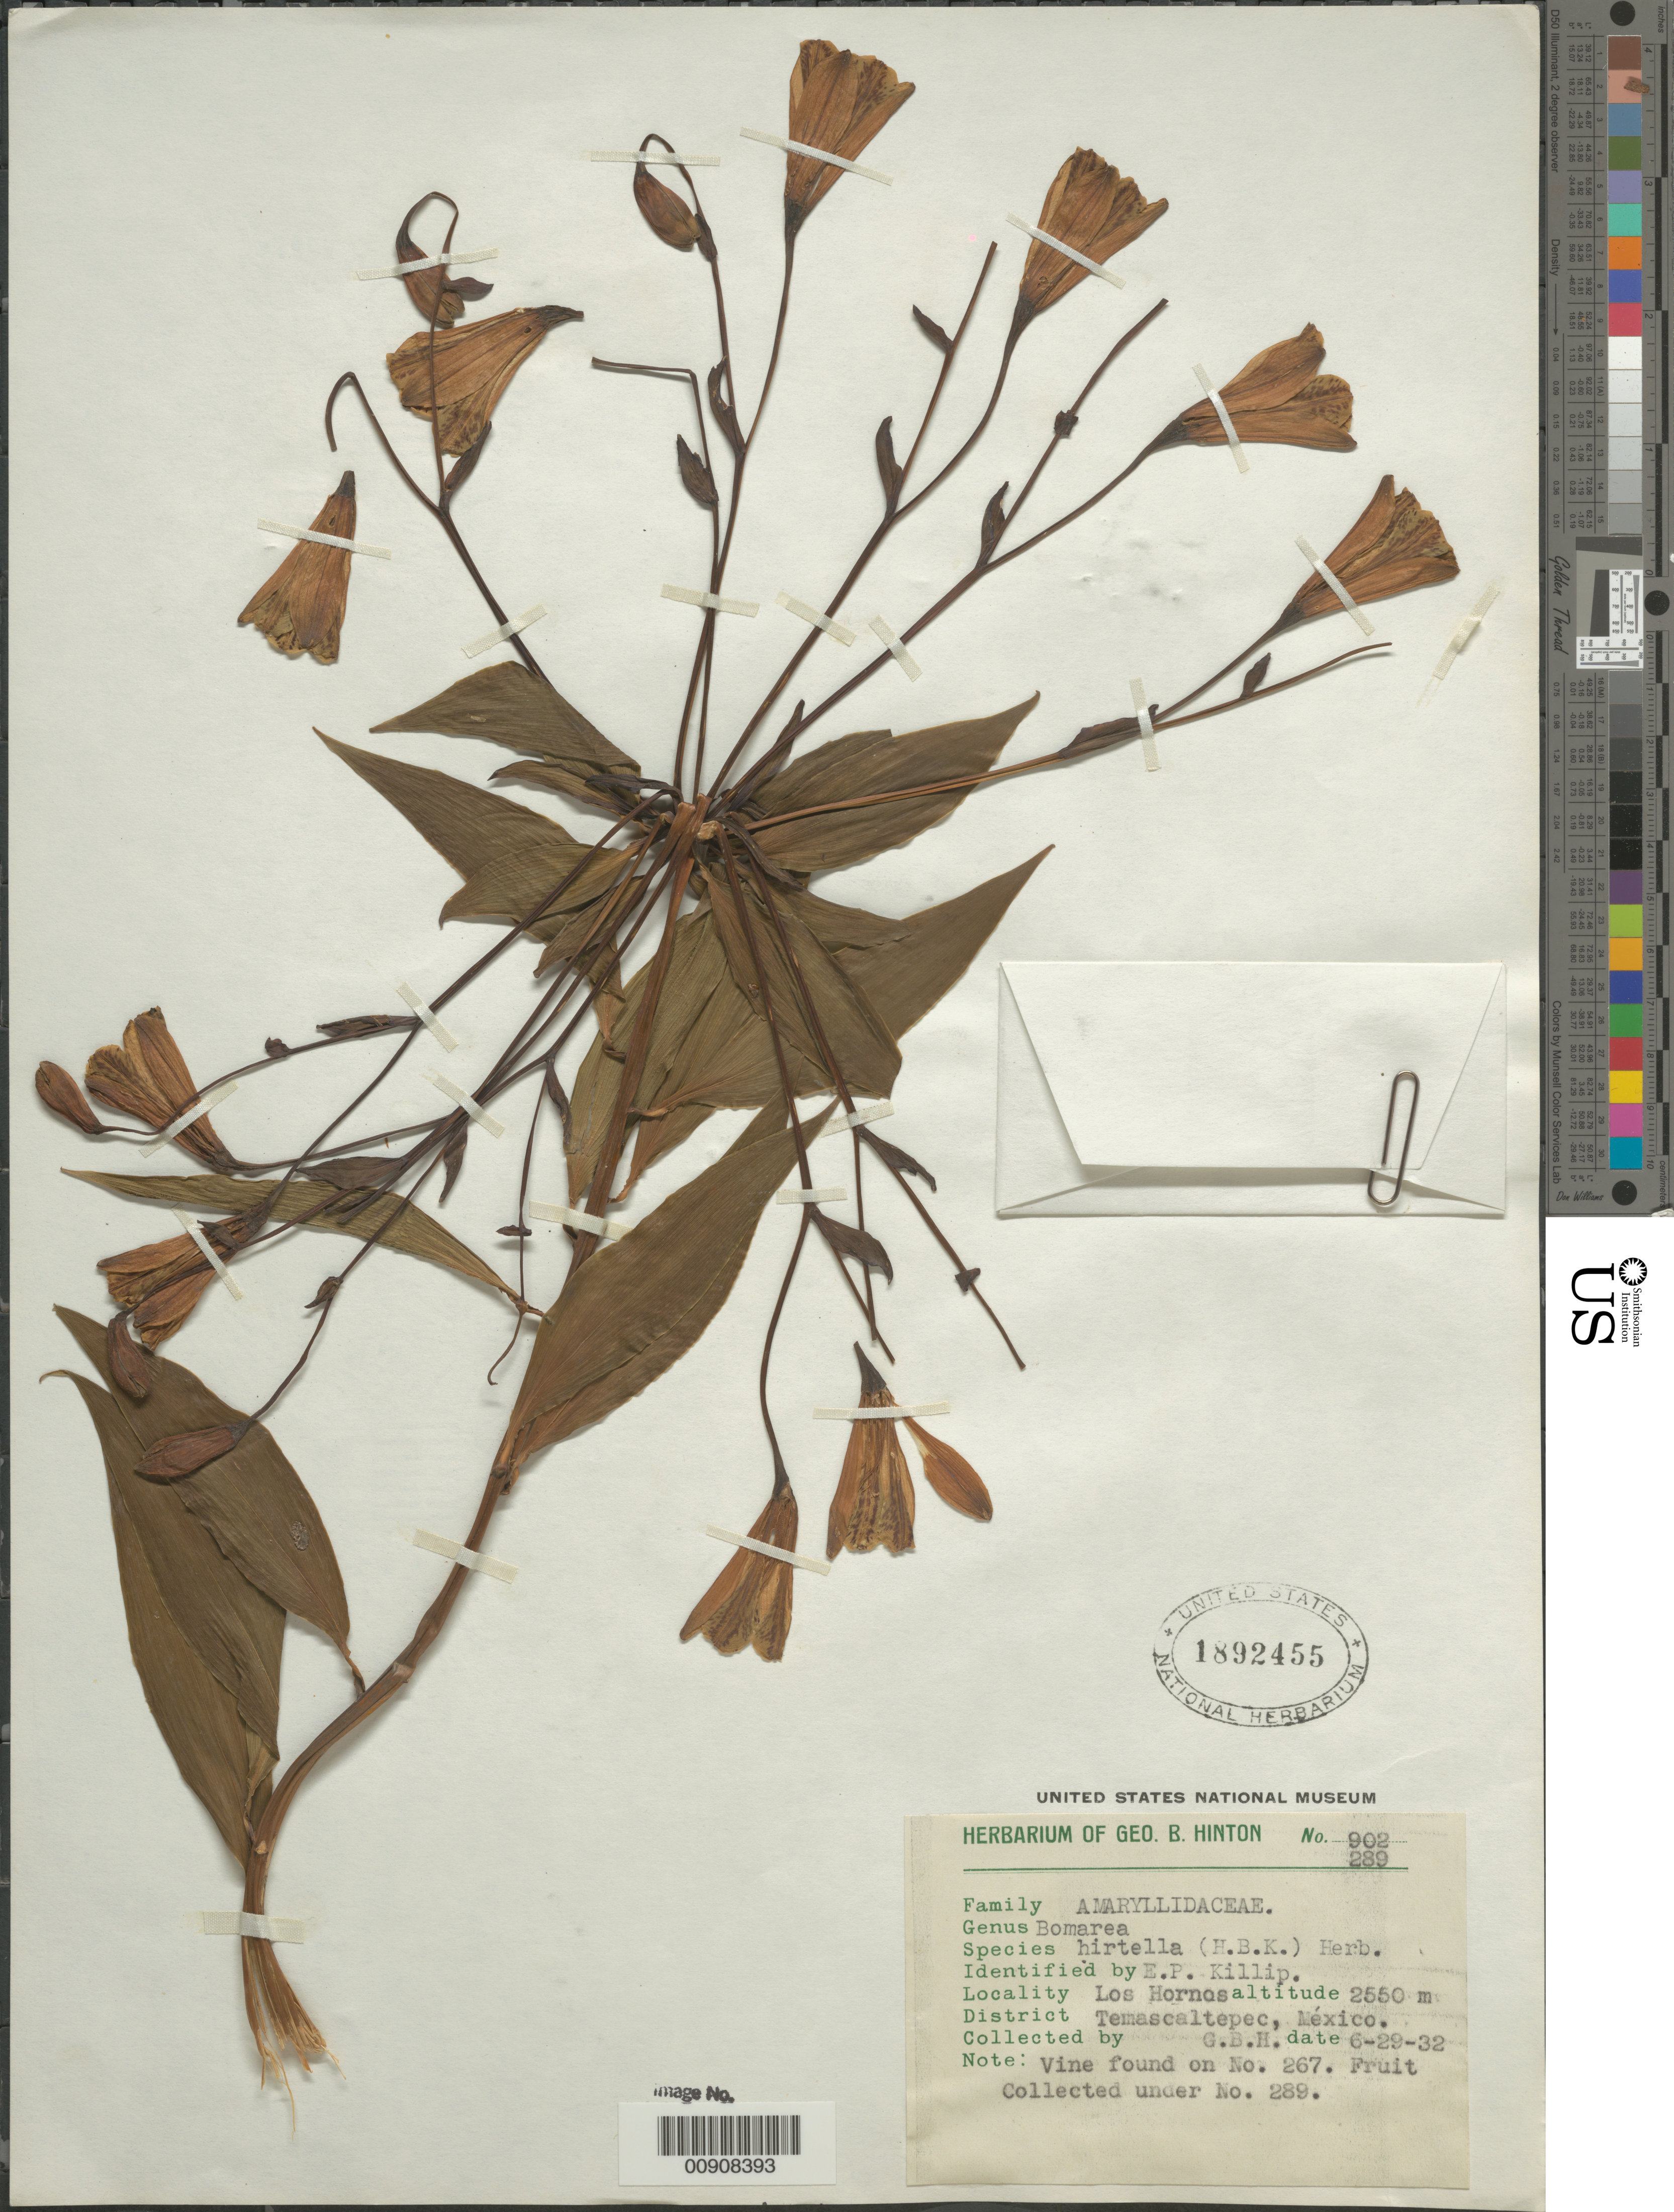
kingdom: Plantae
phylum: Tracheophyta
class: Liliopsida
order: Liliales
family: Alstroemeriaceae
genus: Bomarea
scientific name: Bomarea hirtella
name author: (Kunth) Herb.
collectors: G. B. Hinton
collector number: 902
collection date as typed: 29 Jun 1932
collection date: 1932-06-29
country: Mexico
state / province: México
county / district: Temascaltepec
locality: Los Hornos, District Temascaltepec, State of México.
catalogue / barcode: US 1892455